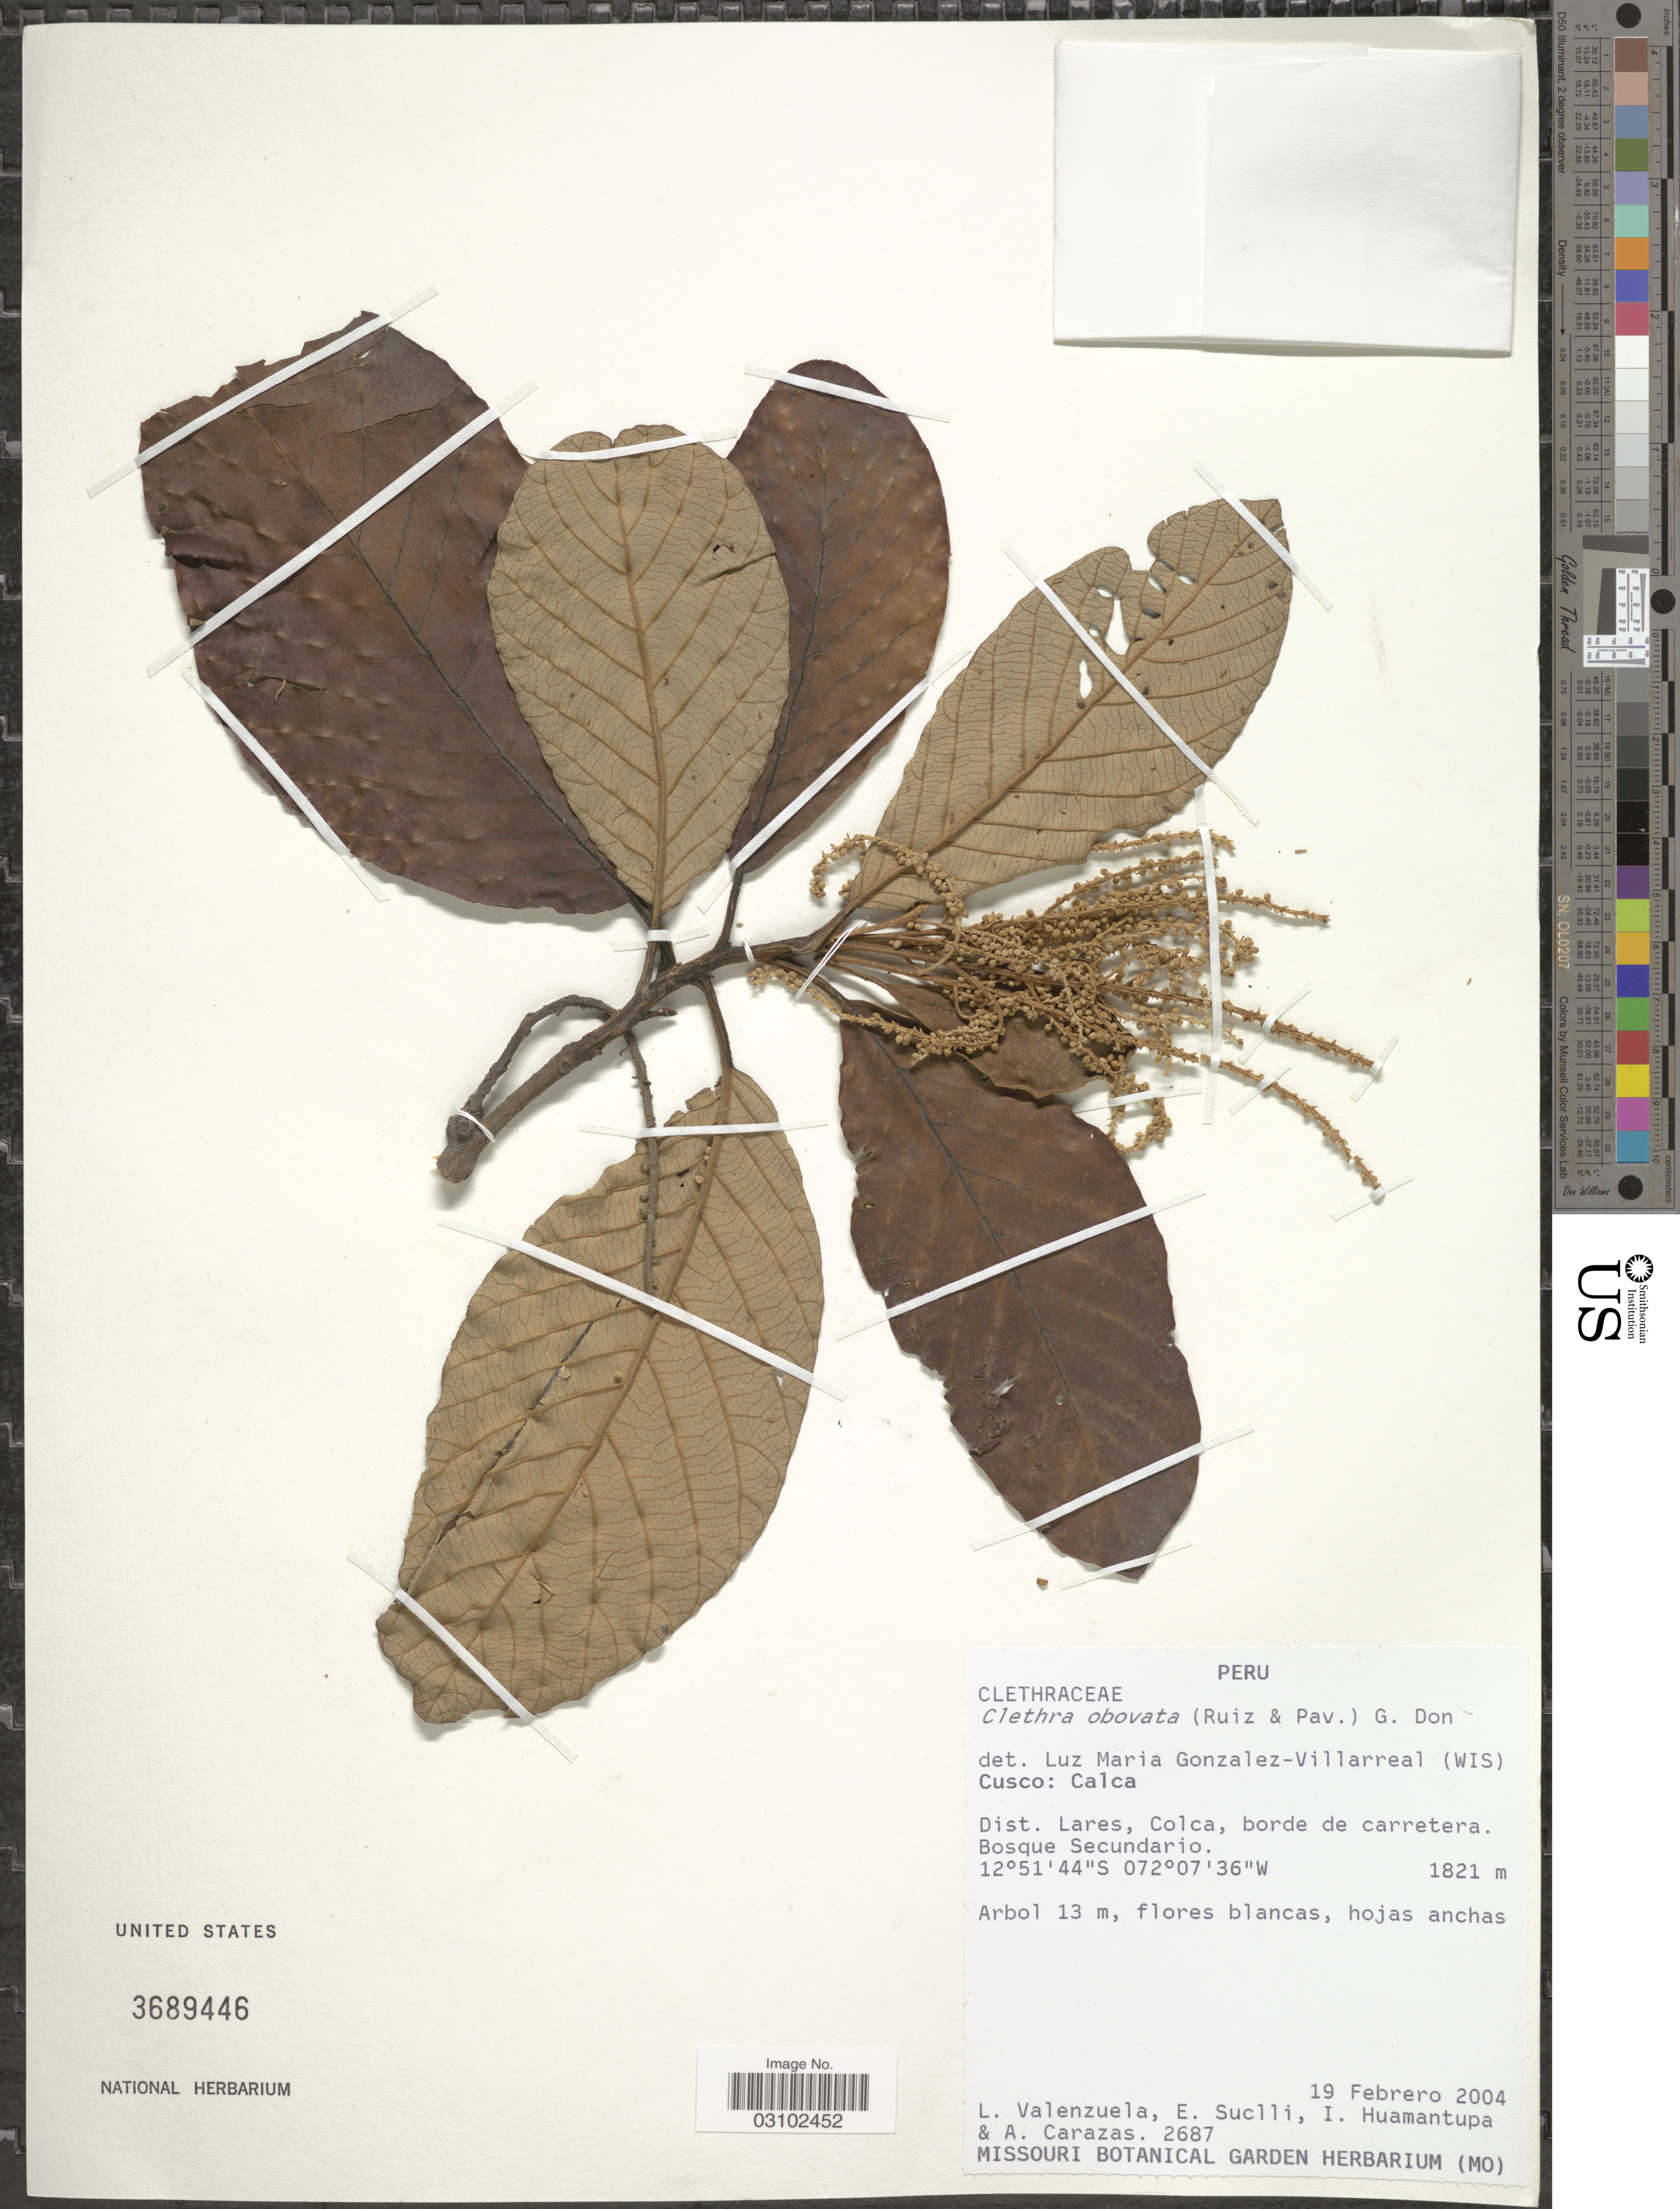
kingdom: Plantae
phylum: Tracheophyta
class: Magnoliopsida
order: Ericales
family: Clethraceae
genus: Clethra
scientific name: Clethra obovata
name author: (Ruiz & Pav.) G. Don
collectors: L. Valenzuela, E. Suclli, I. Huamantupa & A. Carazas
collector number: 2687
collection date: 2004-02-19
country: Peru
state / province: Cusco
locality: Calca, Dist. Lares, Colca, borde de carretera.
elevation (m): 1821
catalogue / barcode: US 3689446